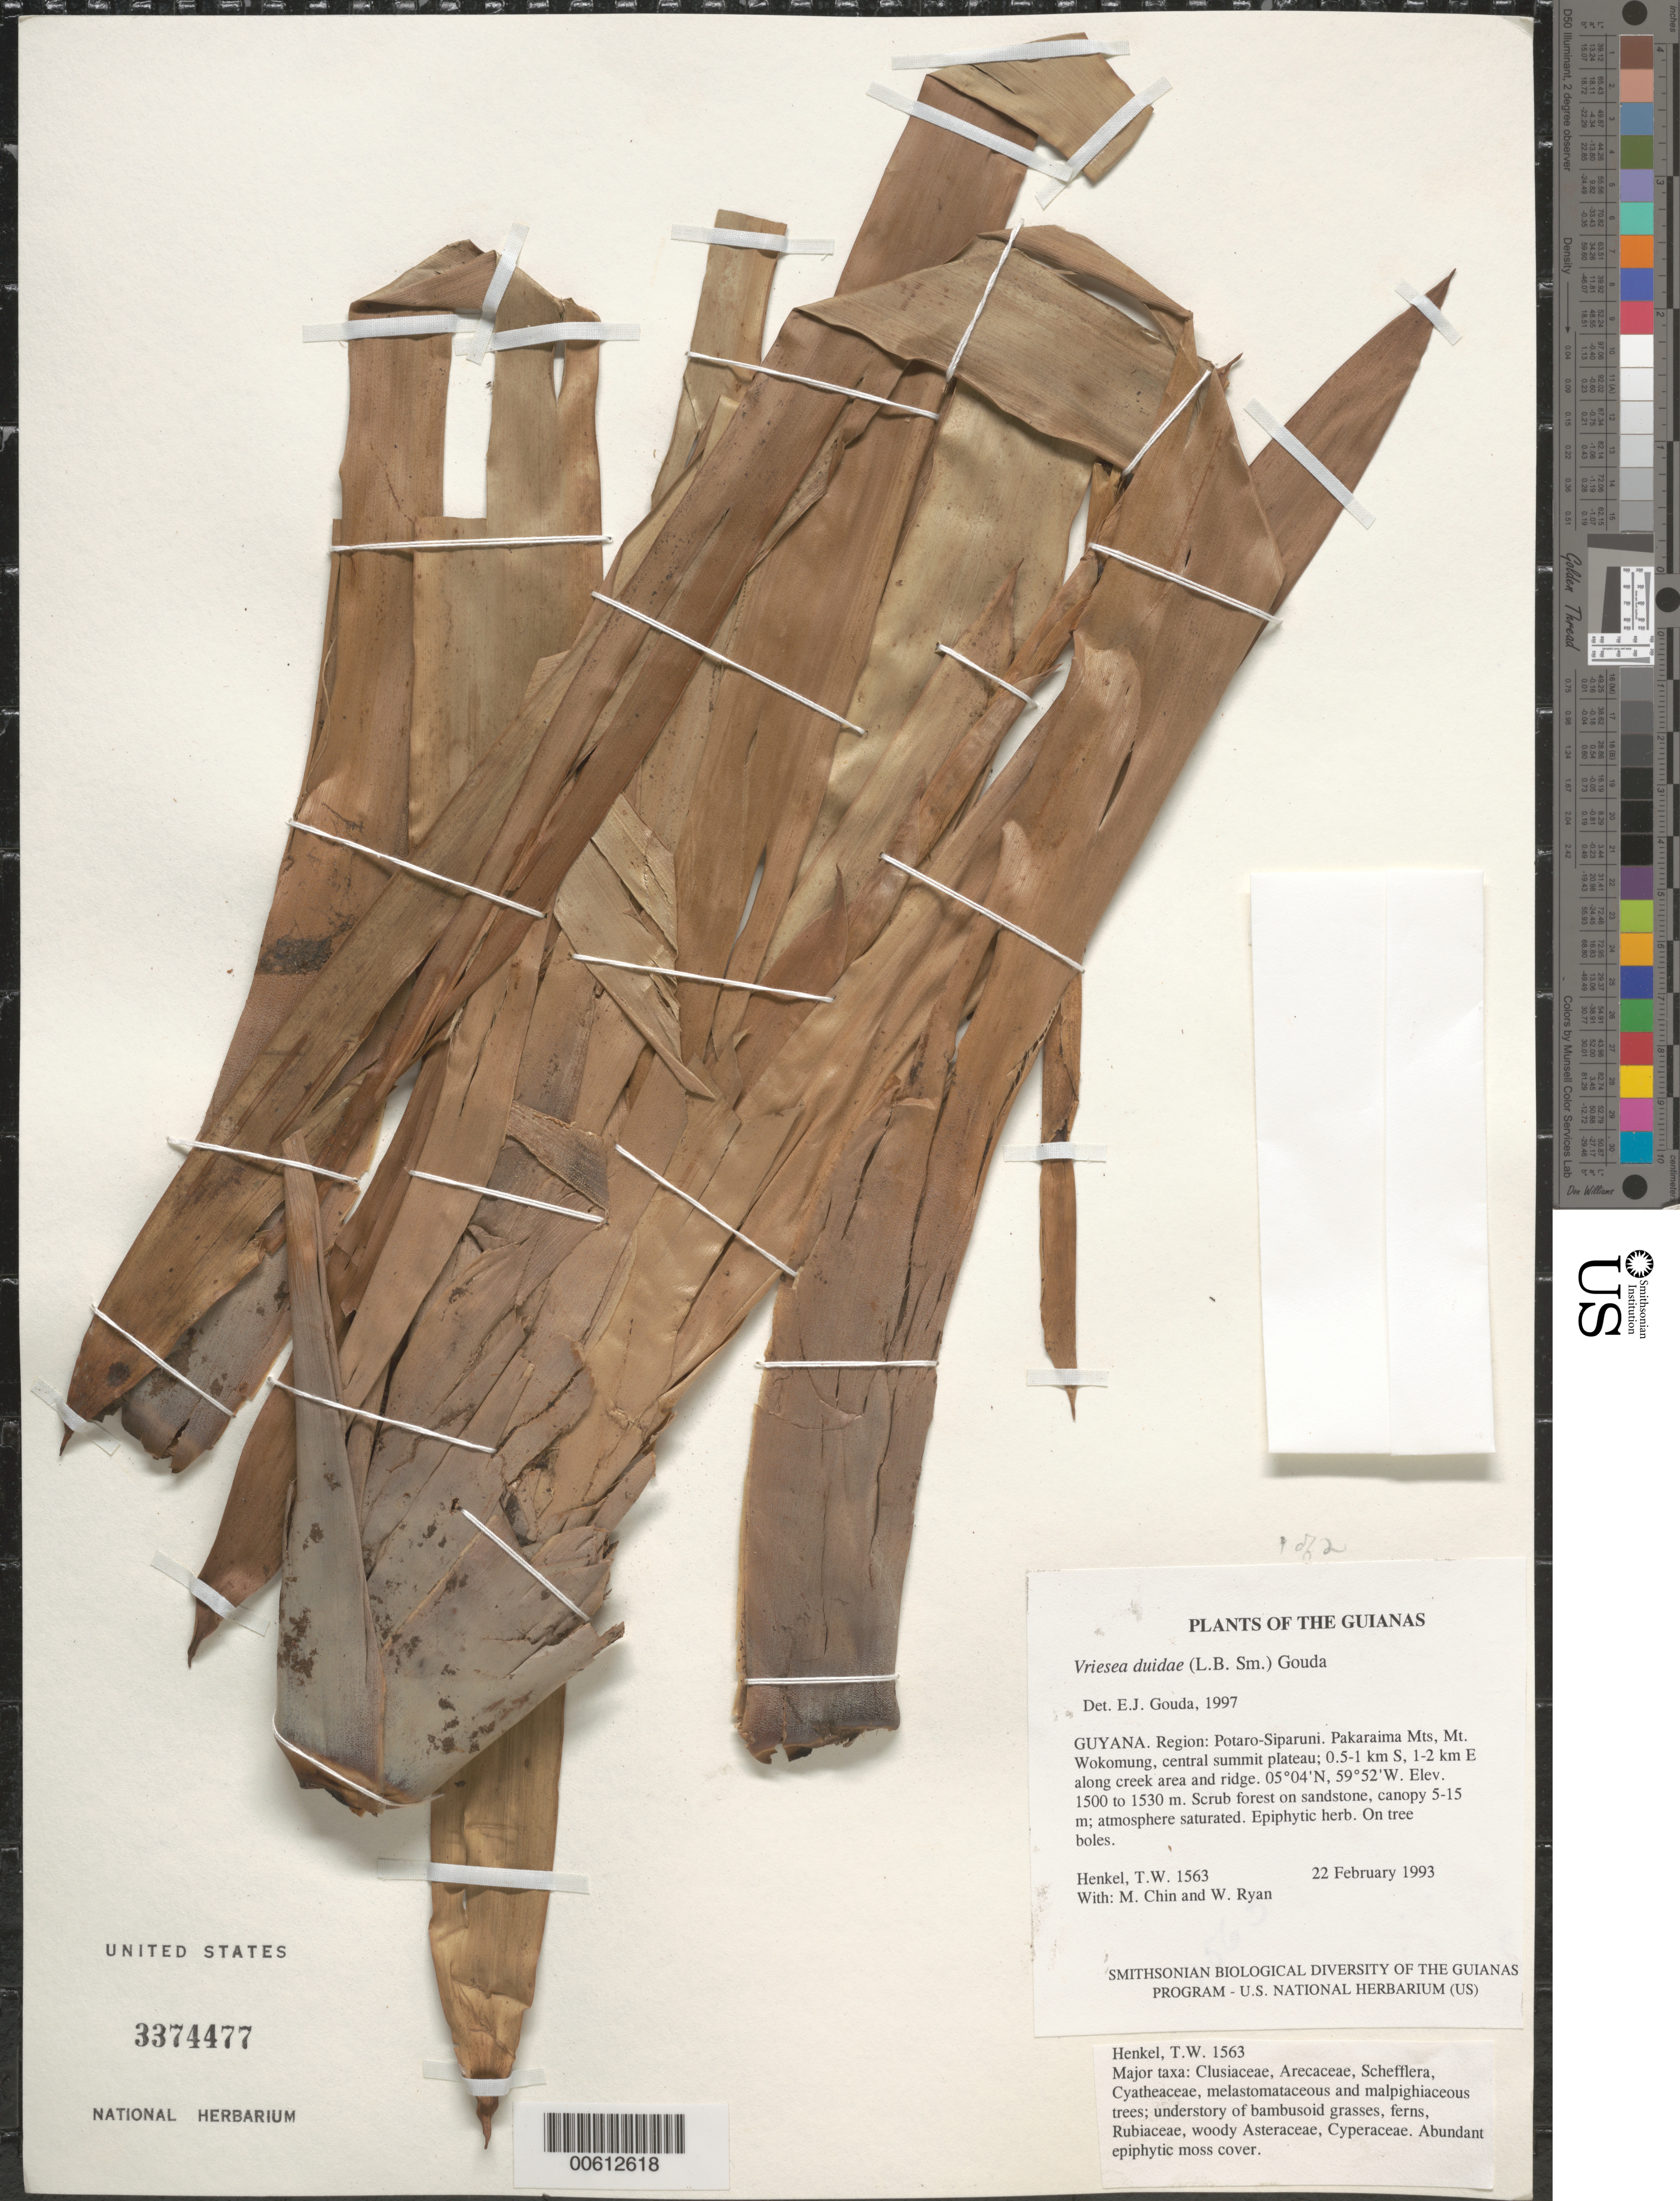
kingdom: Plantae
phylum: Tracheophyta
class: Liliopsida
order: Poales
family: Bromeliaceae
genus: Vriesea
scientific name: Vriesea duidae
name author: (L.B. Sm.) Gouda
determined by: Gouda, E. J.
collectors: T. Henkel, M. Chin & W. Ryan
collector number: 1563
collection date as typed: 22 February 1993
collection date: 1993-02-22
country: Guyana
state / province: Potaro-Siparuni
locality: Pakaraima Mts, Mt. Wokomung, central summit plateau; 0.5-1 km S, 1-2 km E along creek area and ridge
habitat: Scrub forest on sandstone, canopy 5-15 m; atmosphere saturated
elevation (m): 1500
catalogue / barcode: US 3374477